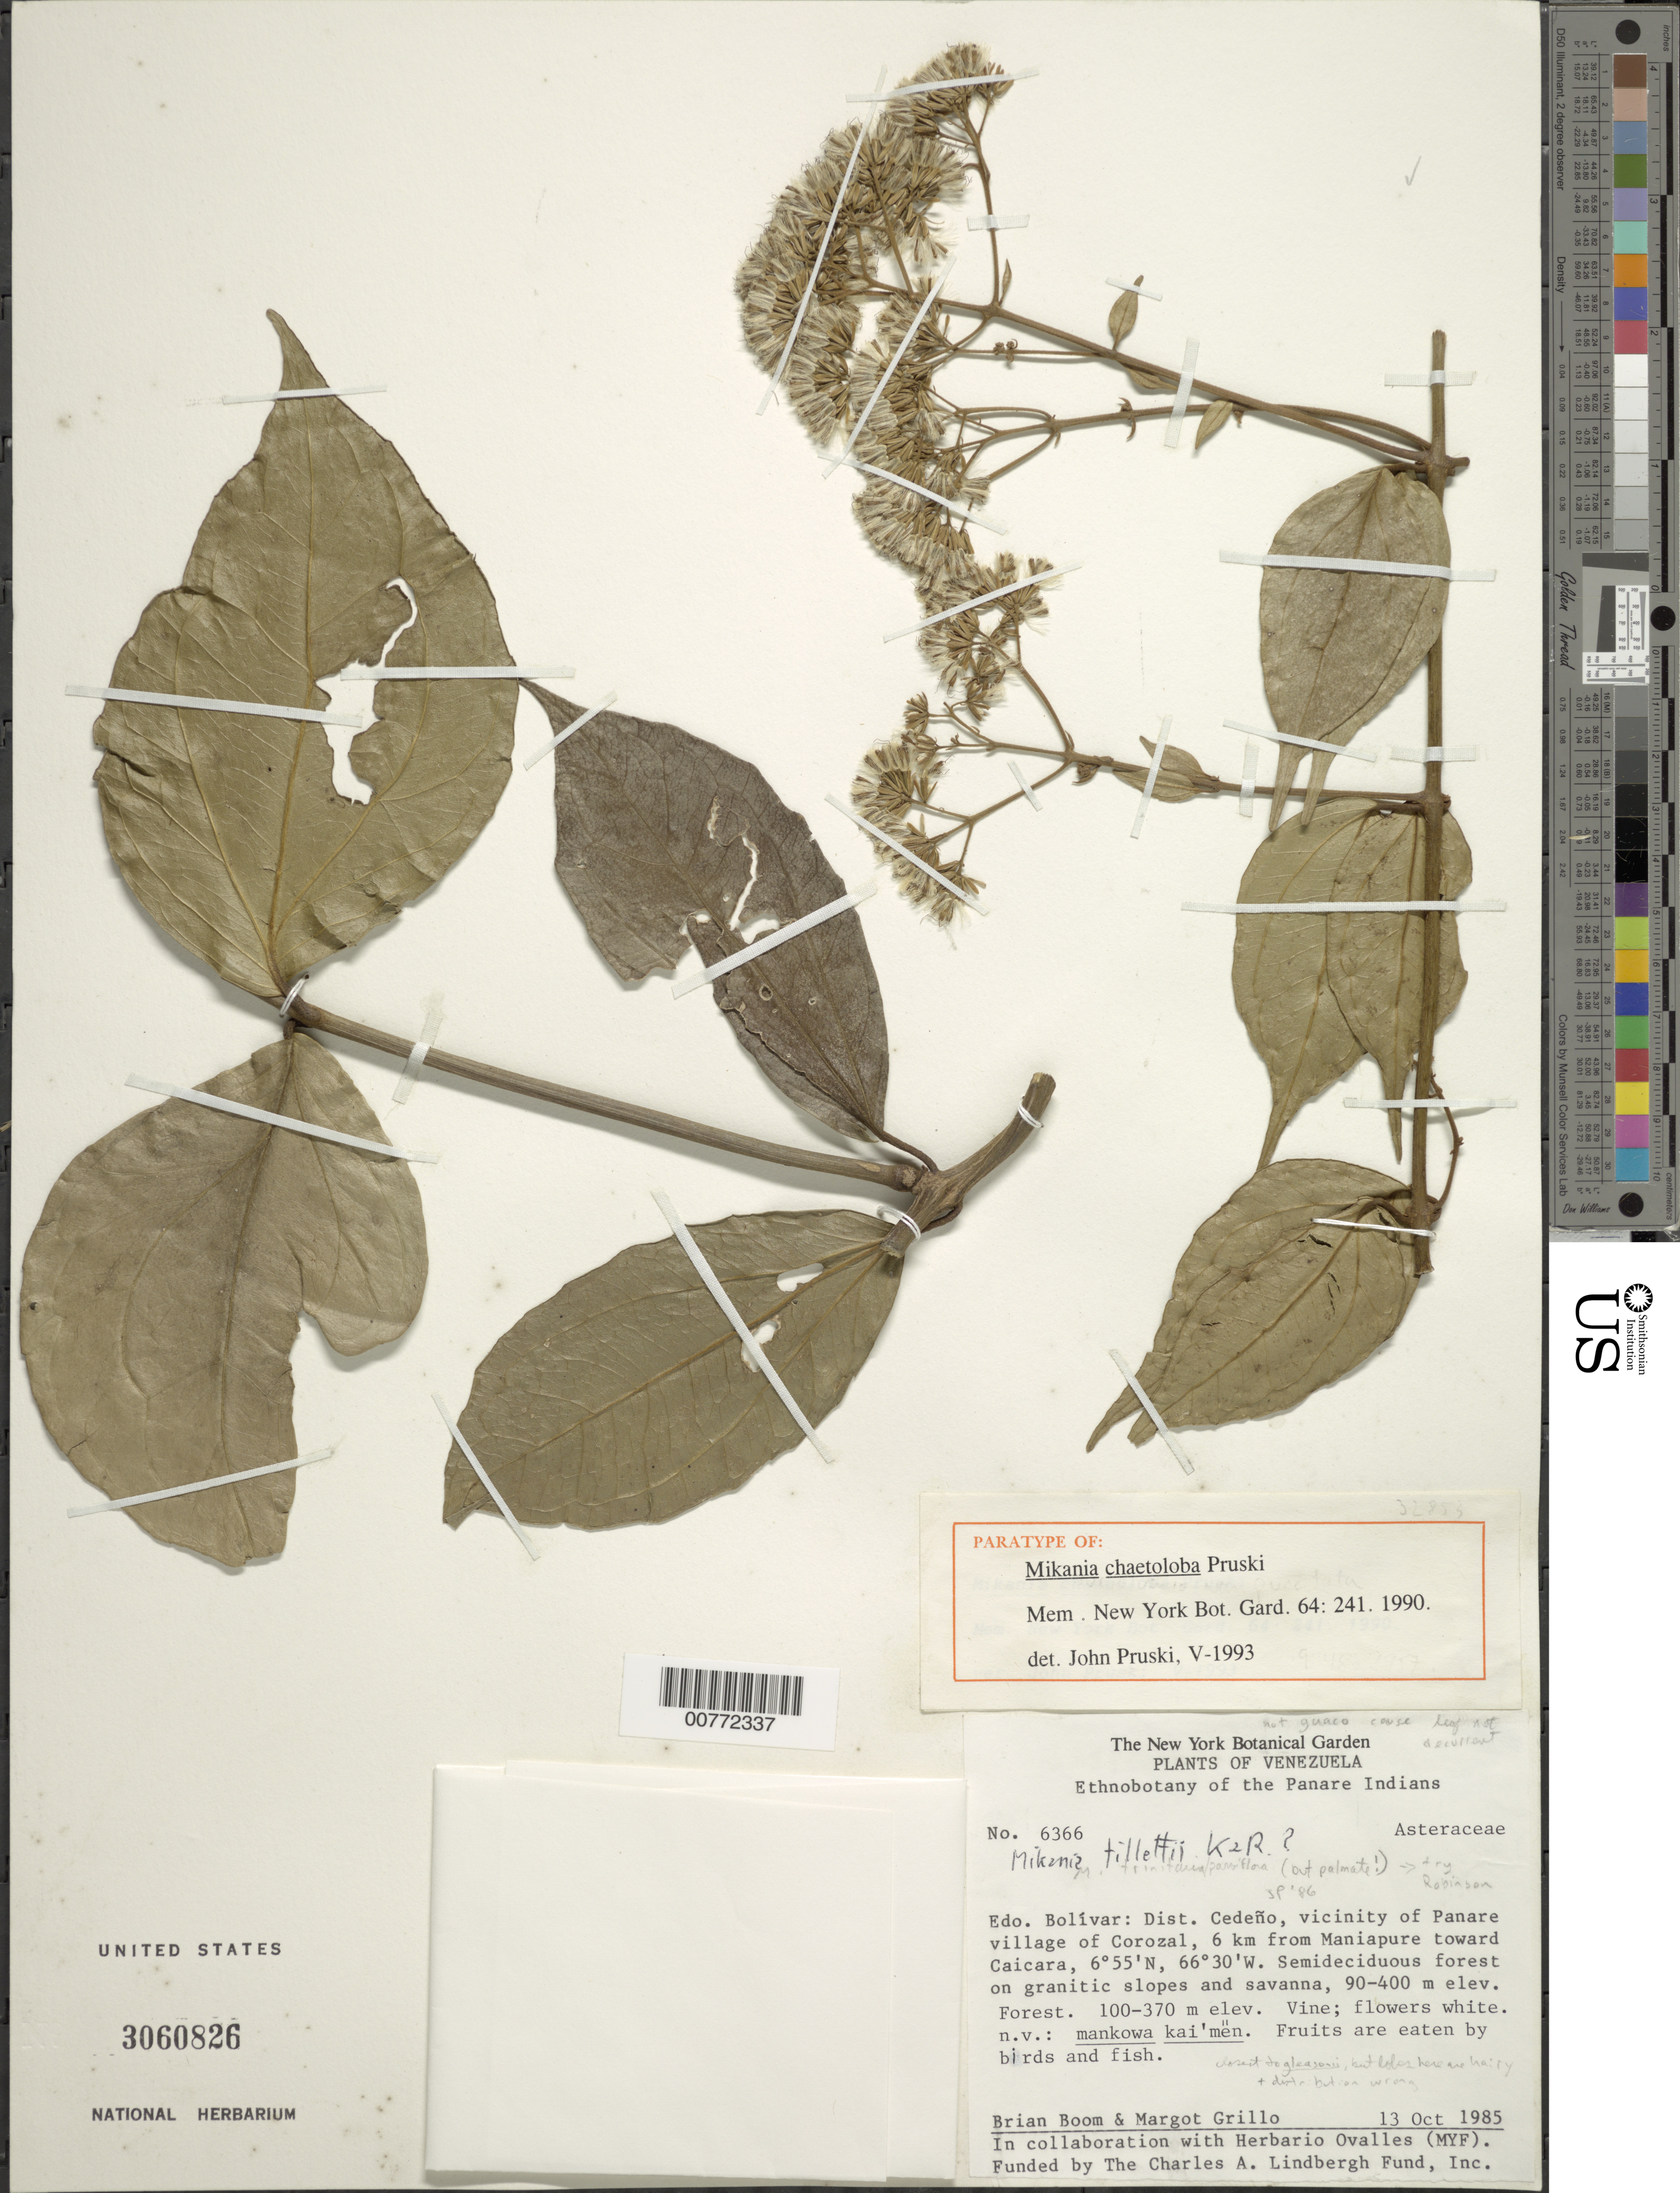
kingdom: Plantae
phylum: Tracheophyta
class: Magnoliopsida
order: Asterales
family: Asteraceae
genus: Mikania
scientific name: Mikania chaetoloba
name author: Pruski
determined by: Pruski, J. F.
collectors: B. M. Boom & M. Grillo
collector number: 6366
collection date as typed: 13-Oct-85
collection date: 1985-10-13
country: Venezuela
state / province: Bolívar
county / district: Cedeño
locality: Panare village of Corozal, vic., 6 km from Maniapure toward Caicara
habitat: Semideciduous forest on granitic slopes and savanna; forest, On rocks along stream.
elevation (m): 100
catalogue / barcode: US 3060826